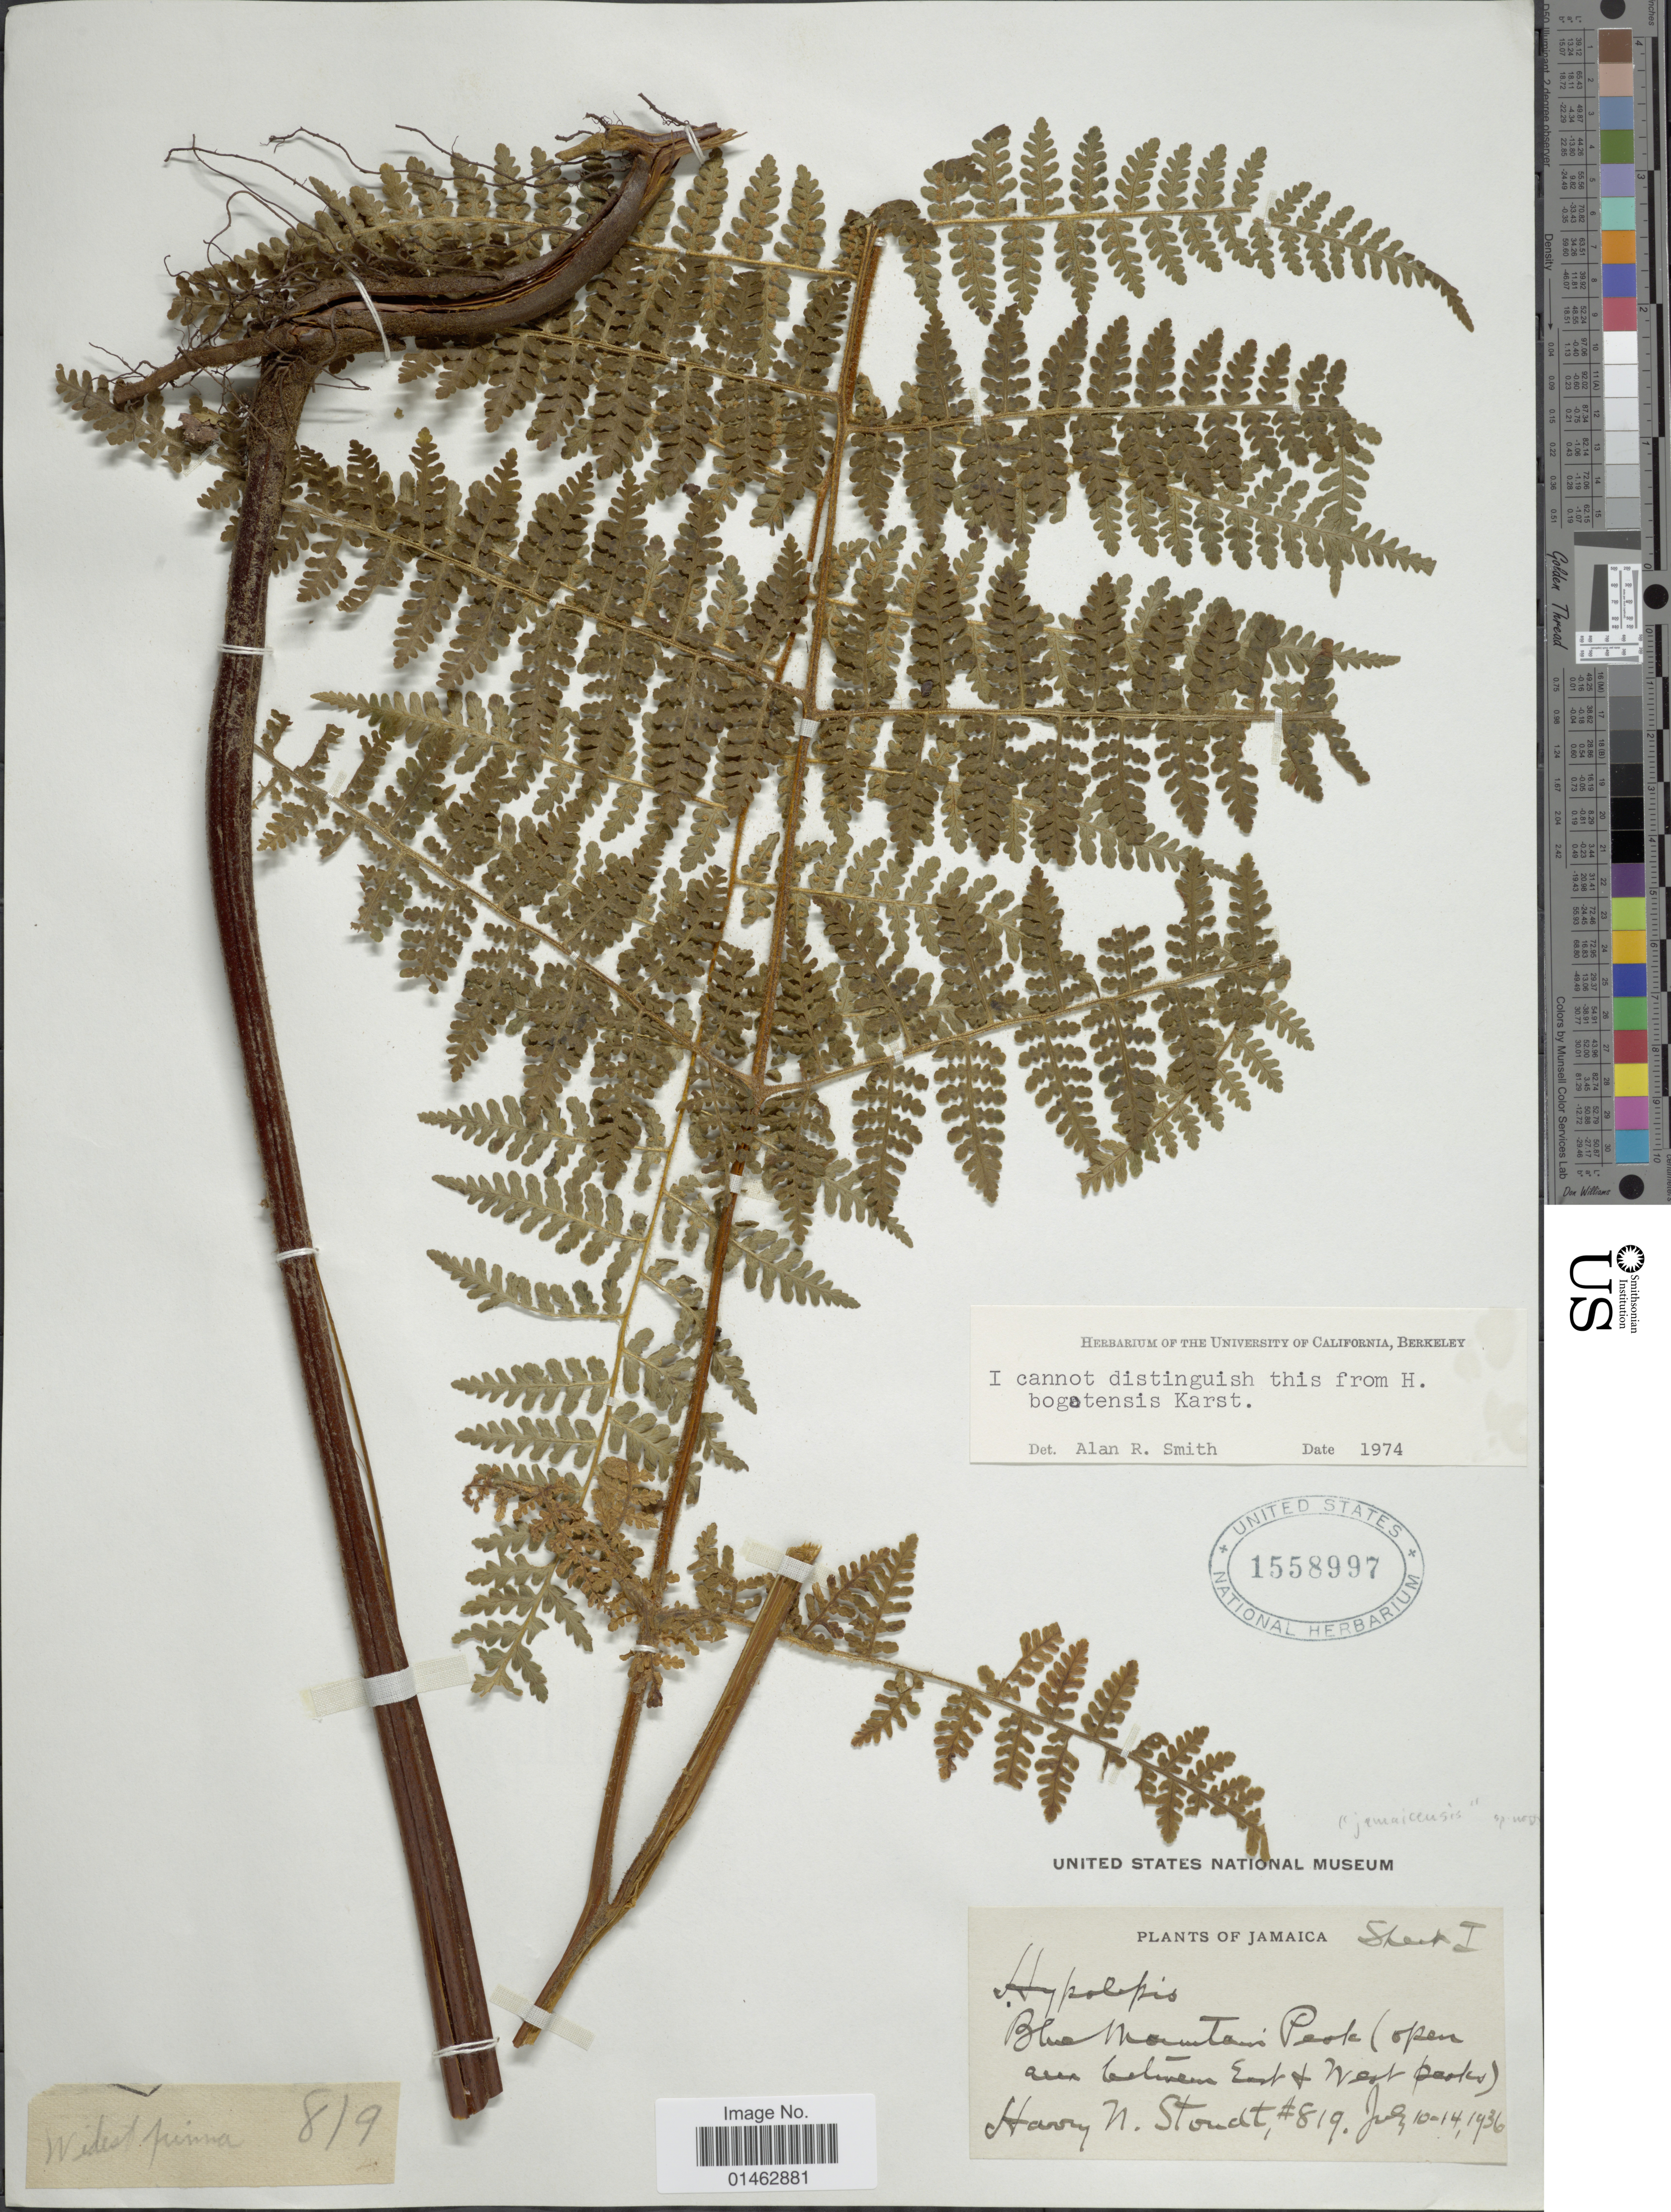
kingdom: Plantae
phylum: Tracheophyta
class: Polypodiopsida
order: Polypodiales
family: Dennstaedtiaceae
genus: Hypolepis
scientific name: Hypolepis bogotensis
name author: H. Karst.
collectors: H. Stoudt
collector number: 819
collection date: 1936-07-10/1936-07-14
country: Jamaica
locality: Blue Mountains Peak (open area between West Park)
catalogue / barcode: US 1558997